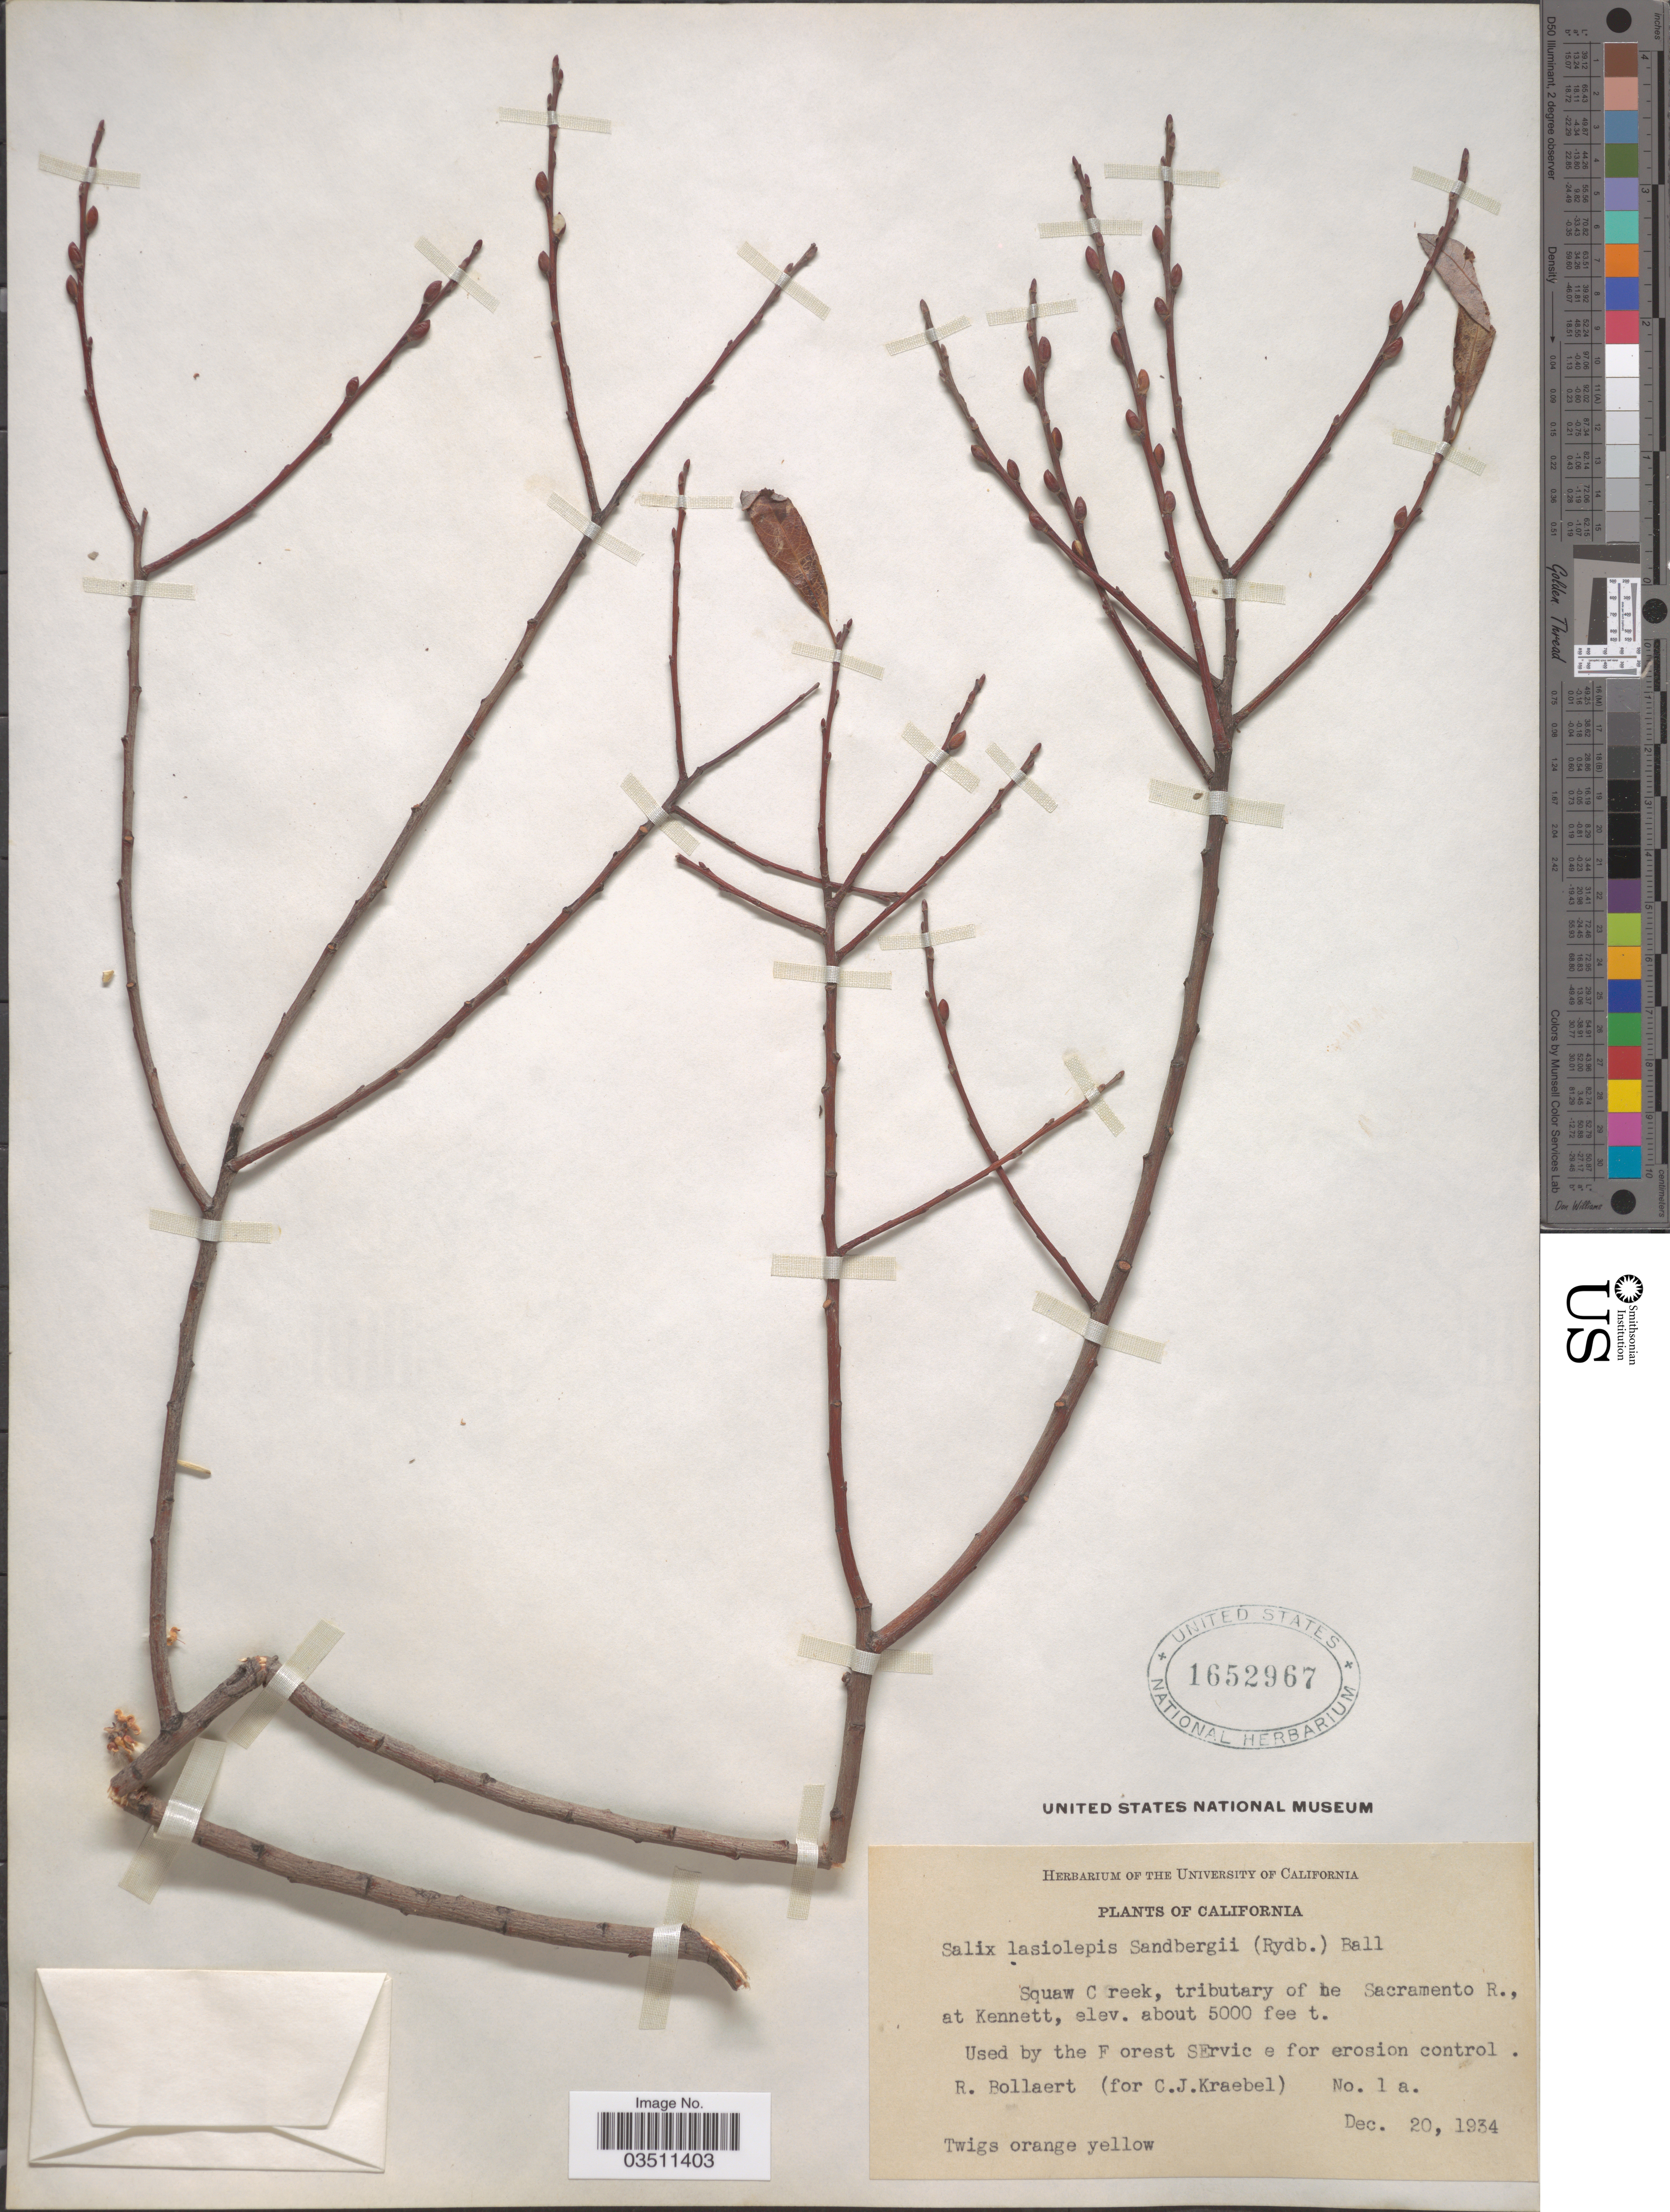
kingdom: Plantae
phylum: Tracheophyta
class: Magnoliopsida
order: Malpighiales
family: Salicaceae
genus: Salix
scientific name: Salix lasiolepis var. sandbergii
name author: (Rydb.) C.R. Ball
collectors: R. Bollaert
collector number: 1a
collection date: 1934-12-20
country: United States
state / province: California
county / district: Sacramento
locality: Squaw Creek, tributary of the Sacramento R., at Kennett.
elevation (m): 1524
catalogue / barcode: US 1652967